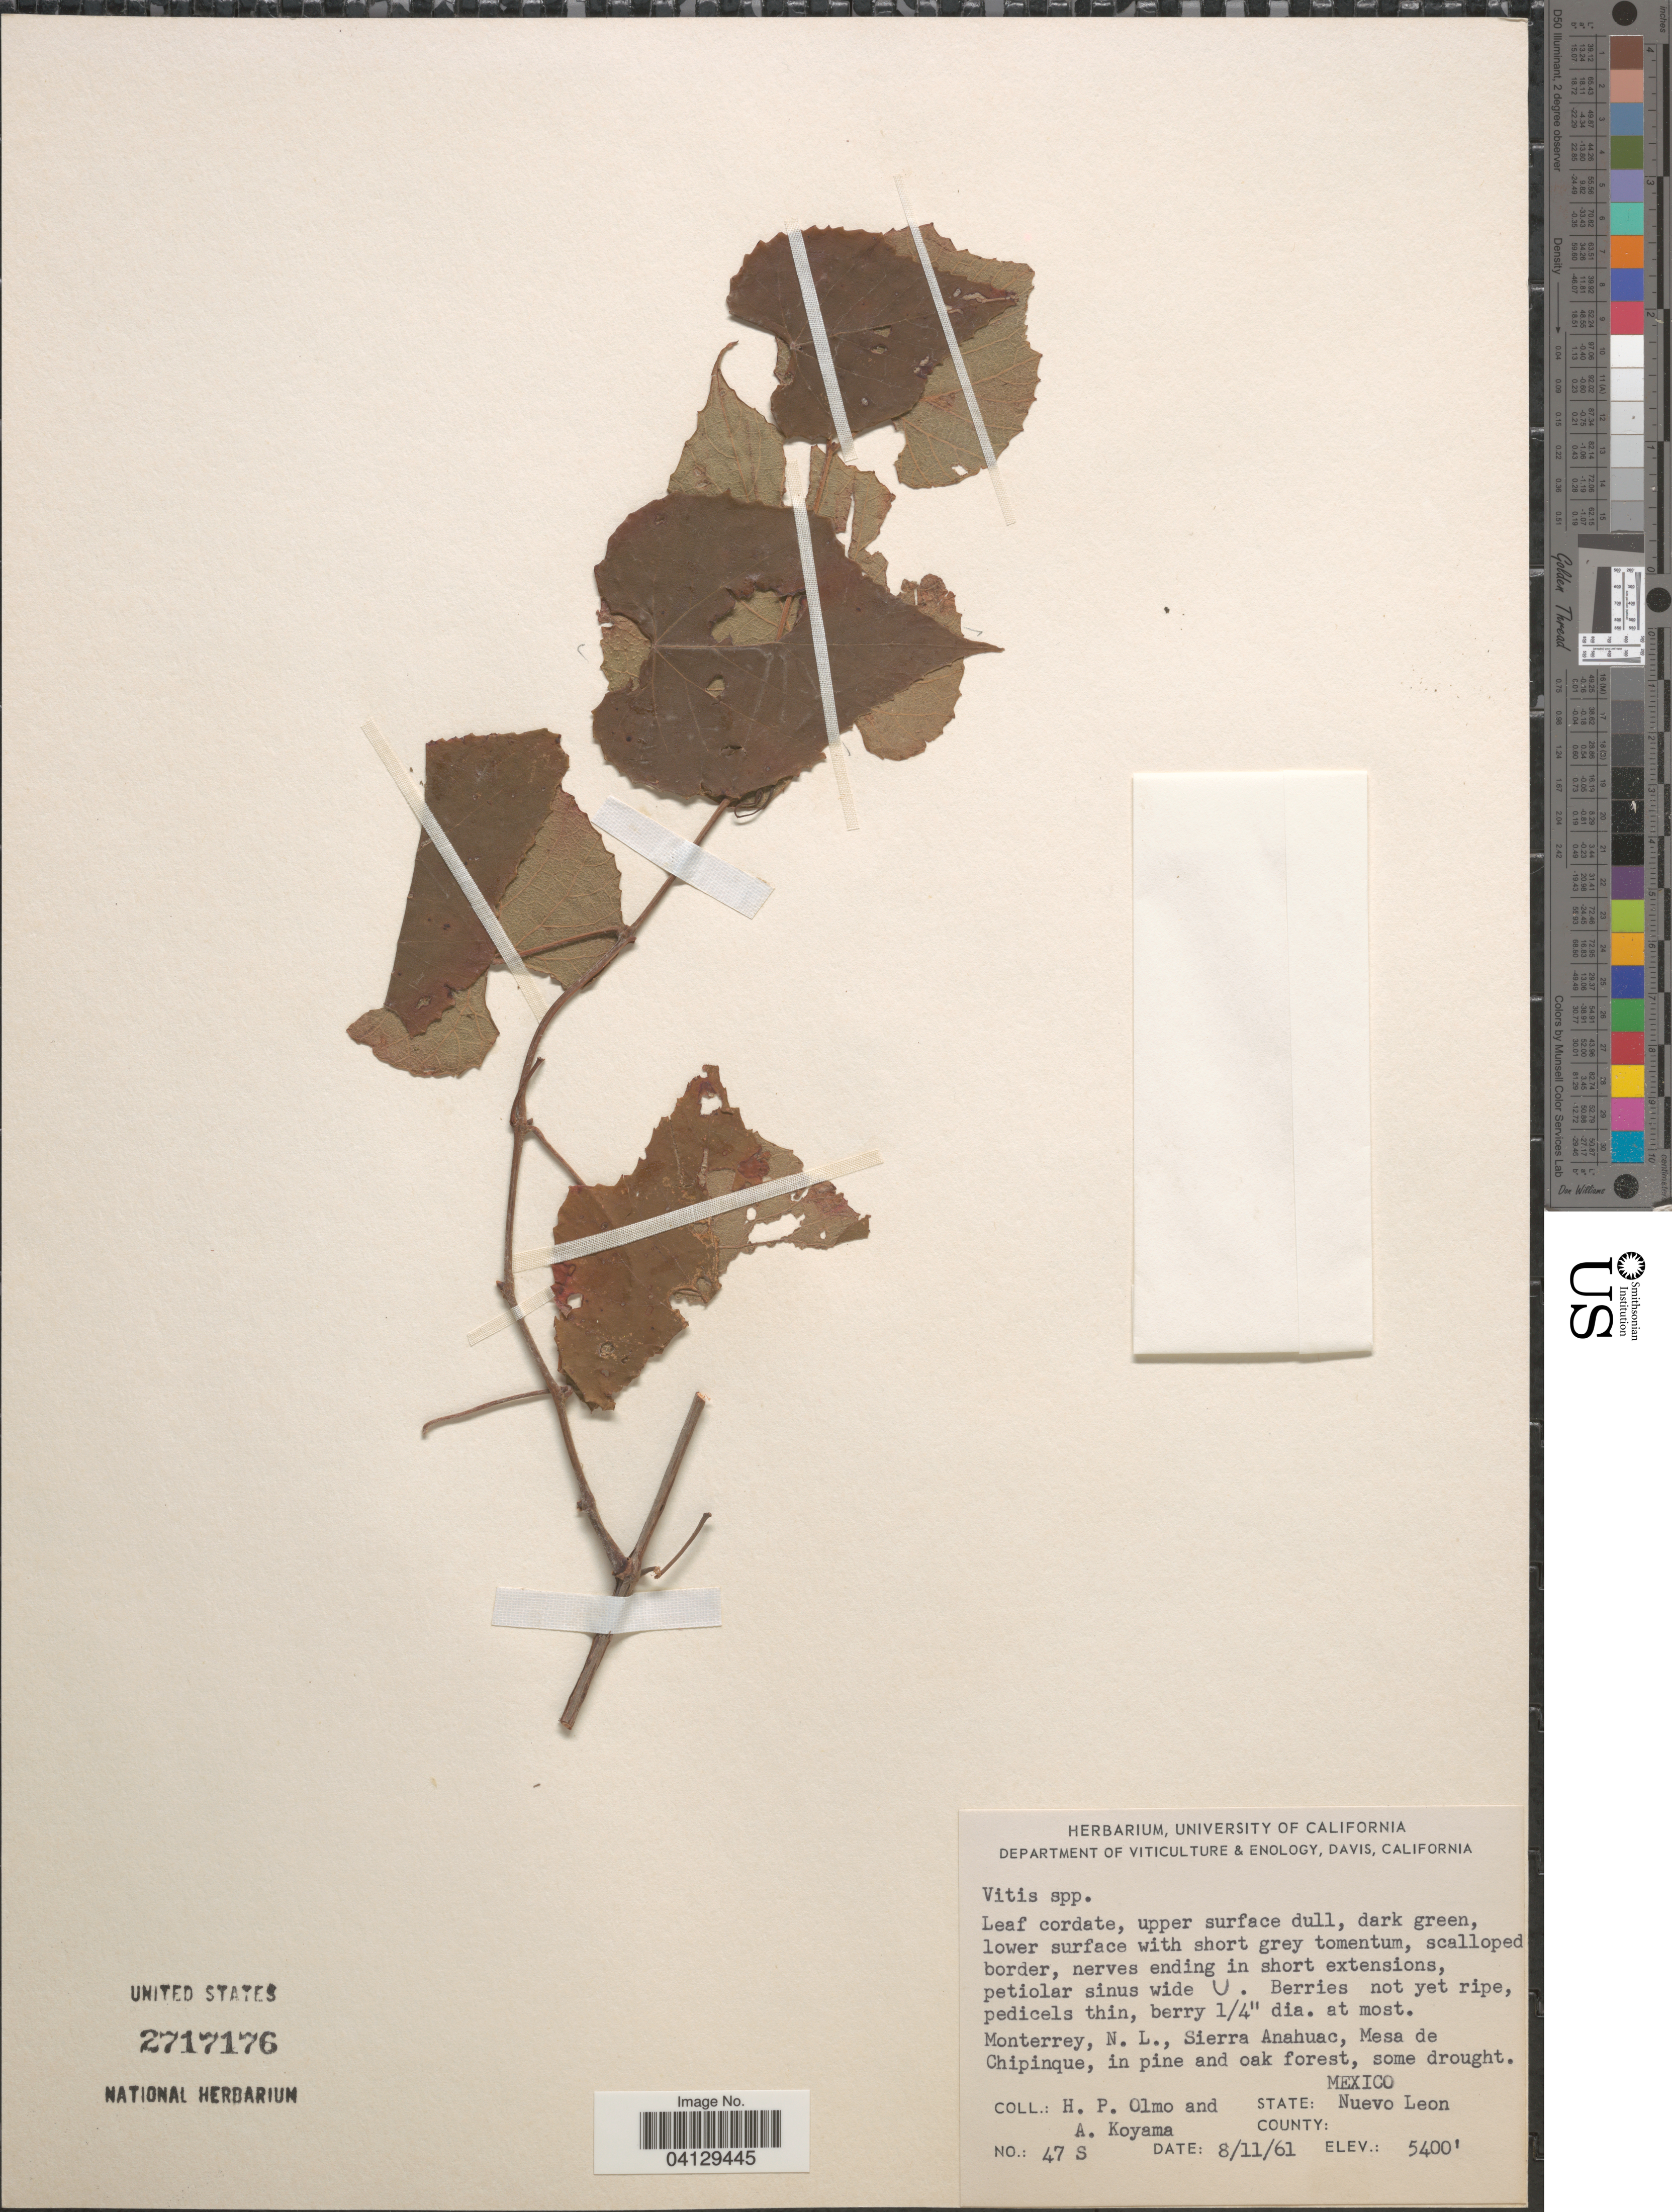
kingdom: Plantae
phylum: Tracheophyta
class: Magnoliopsida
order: Vitales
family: Vitaceae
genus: Vitis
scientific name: Vitis sp.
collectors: H. Olmo & A. Koyama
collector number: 47S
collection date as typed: Transcribed d/m/y: 11/8/61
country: Mexico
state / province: Nuevo León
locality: Monterrey, Sierra Anahuac, Mesa de Chipinque.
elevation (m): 1646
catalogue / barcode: US 2717176